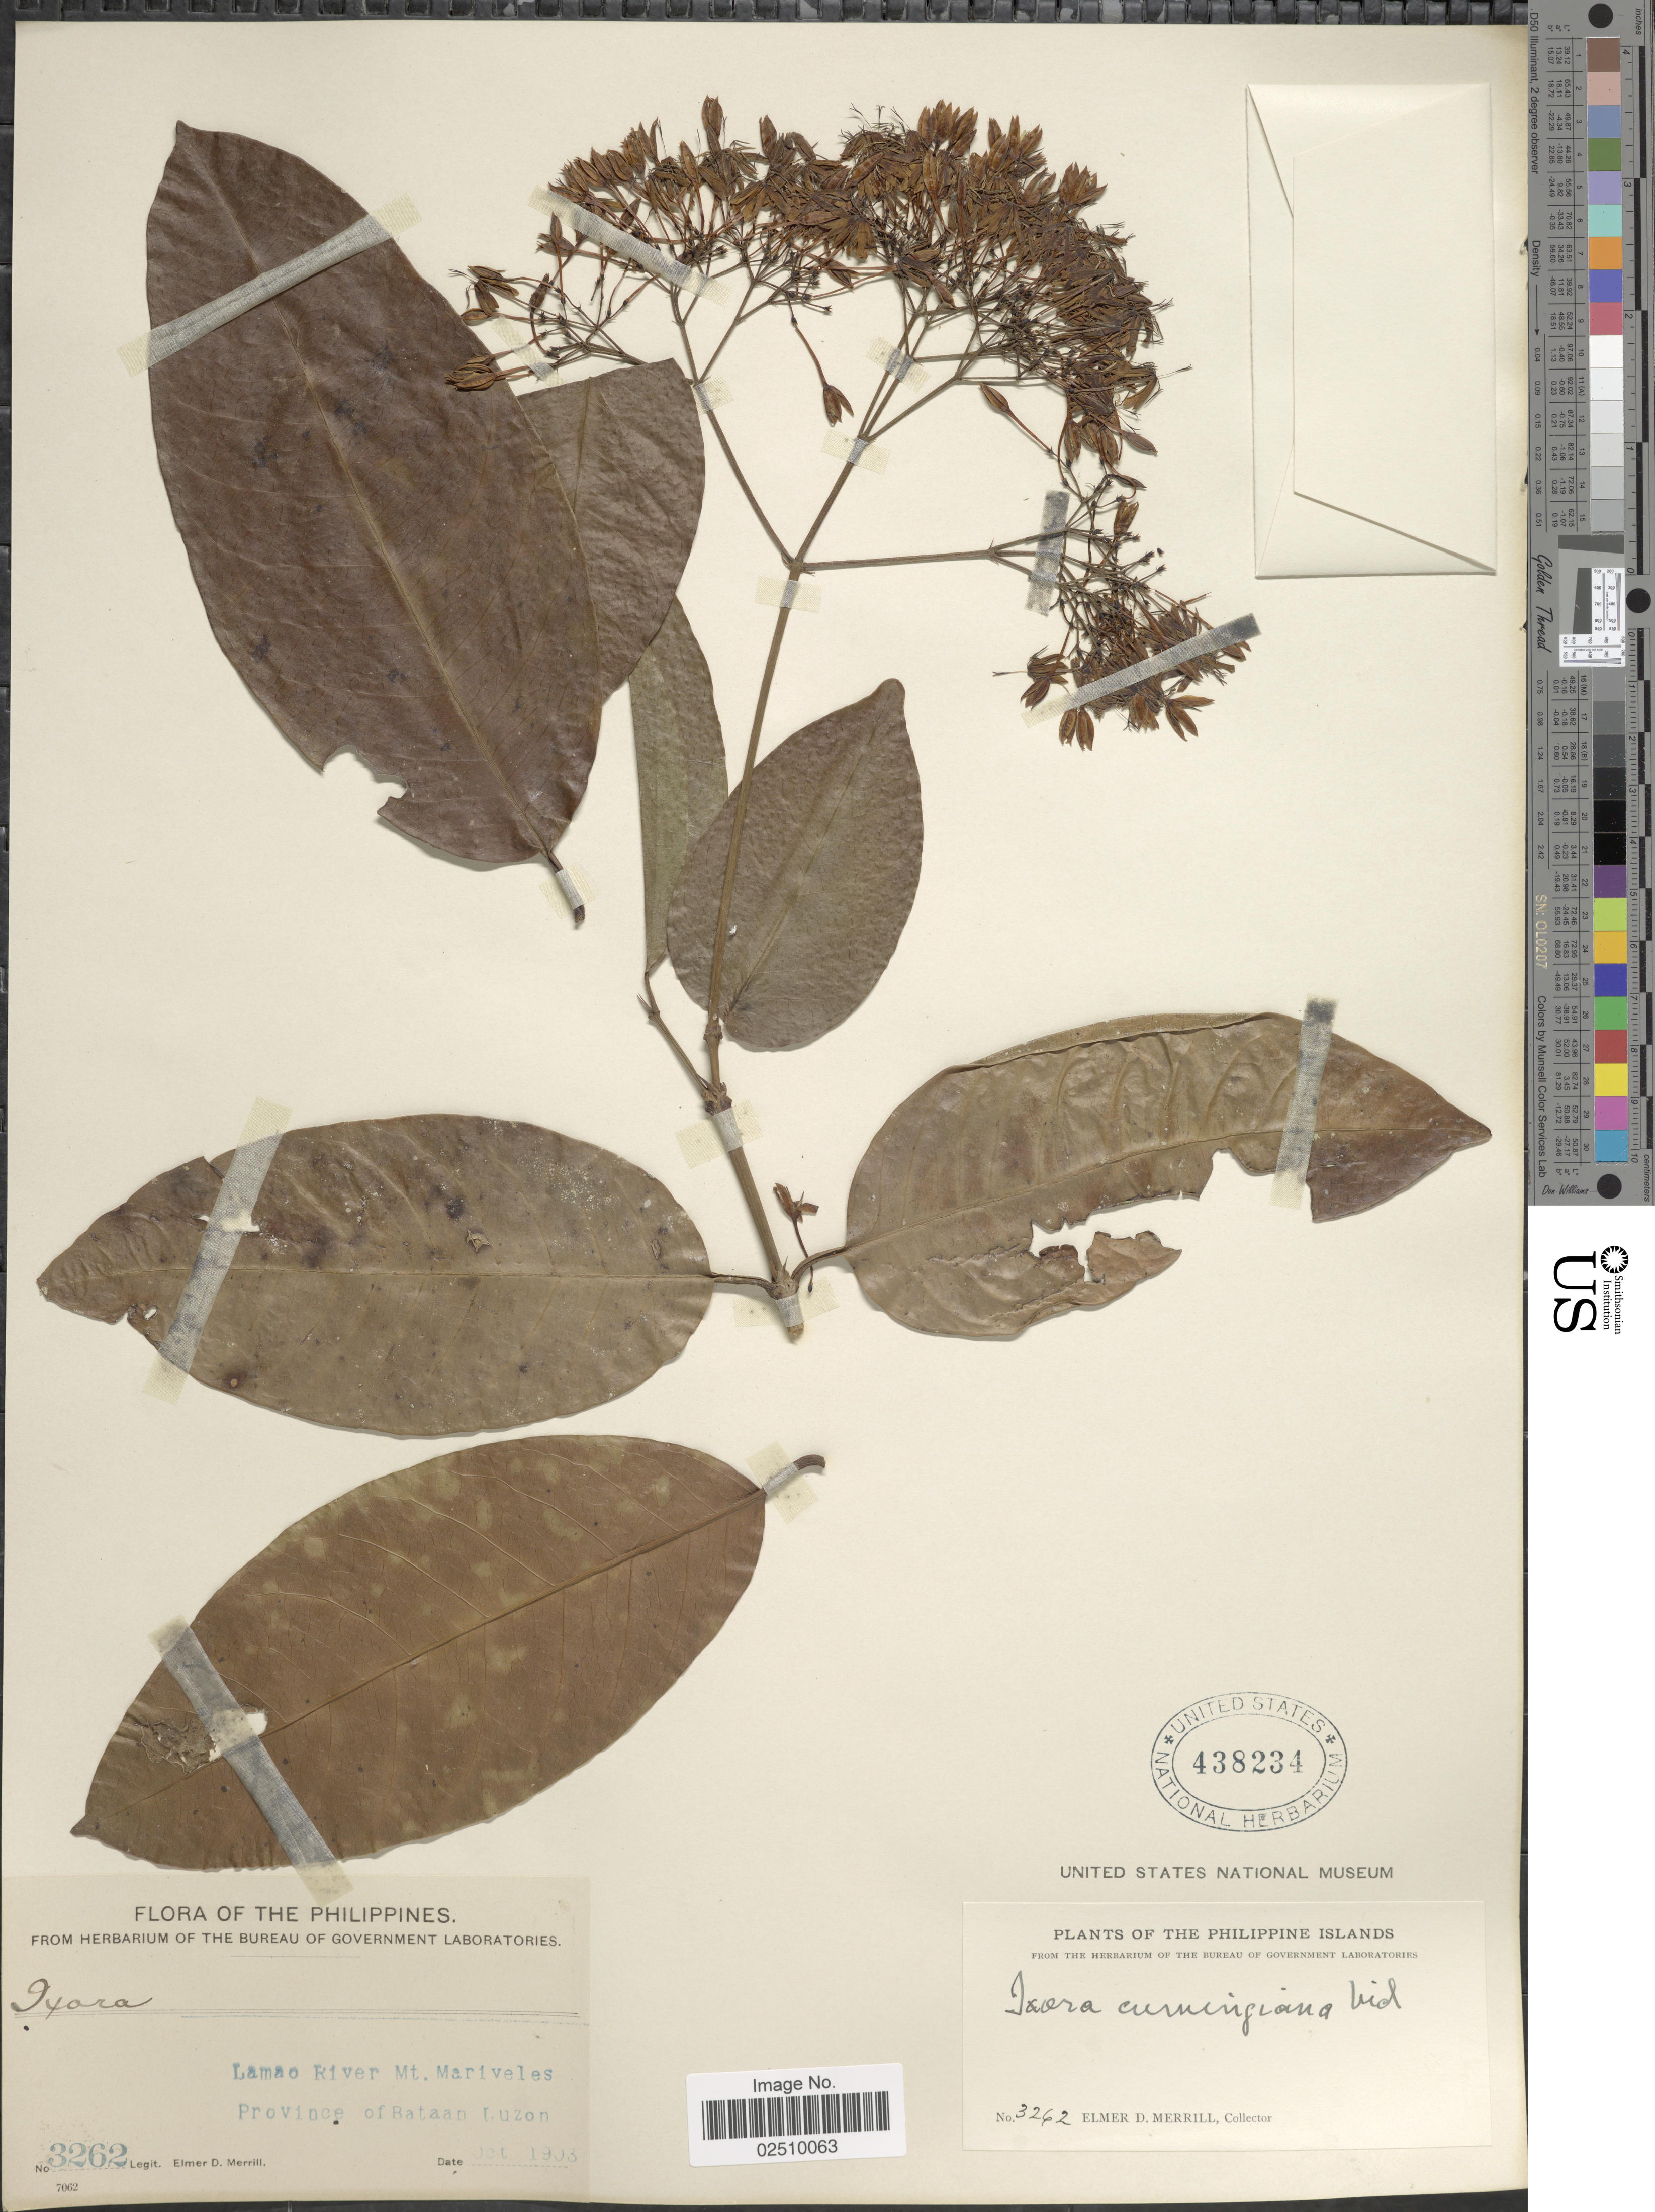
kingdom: Plantae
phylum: Tracheophyta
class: Magnoliopsida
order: Gentianales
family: Rubiaceae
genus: Ixora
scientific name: Ixora cumingiana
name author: S. Vidal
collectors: E. D. Merrill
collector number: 3262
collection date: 1903-10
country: Philippines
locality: Lamao River Mt. Mariveles, Province of Bataan, Luzon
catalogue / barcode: US 438234